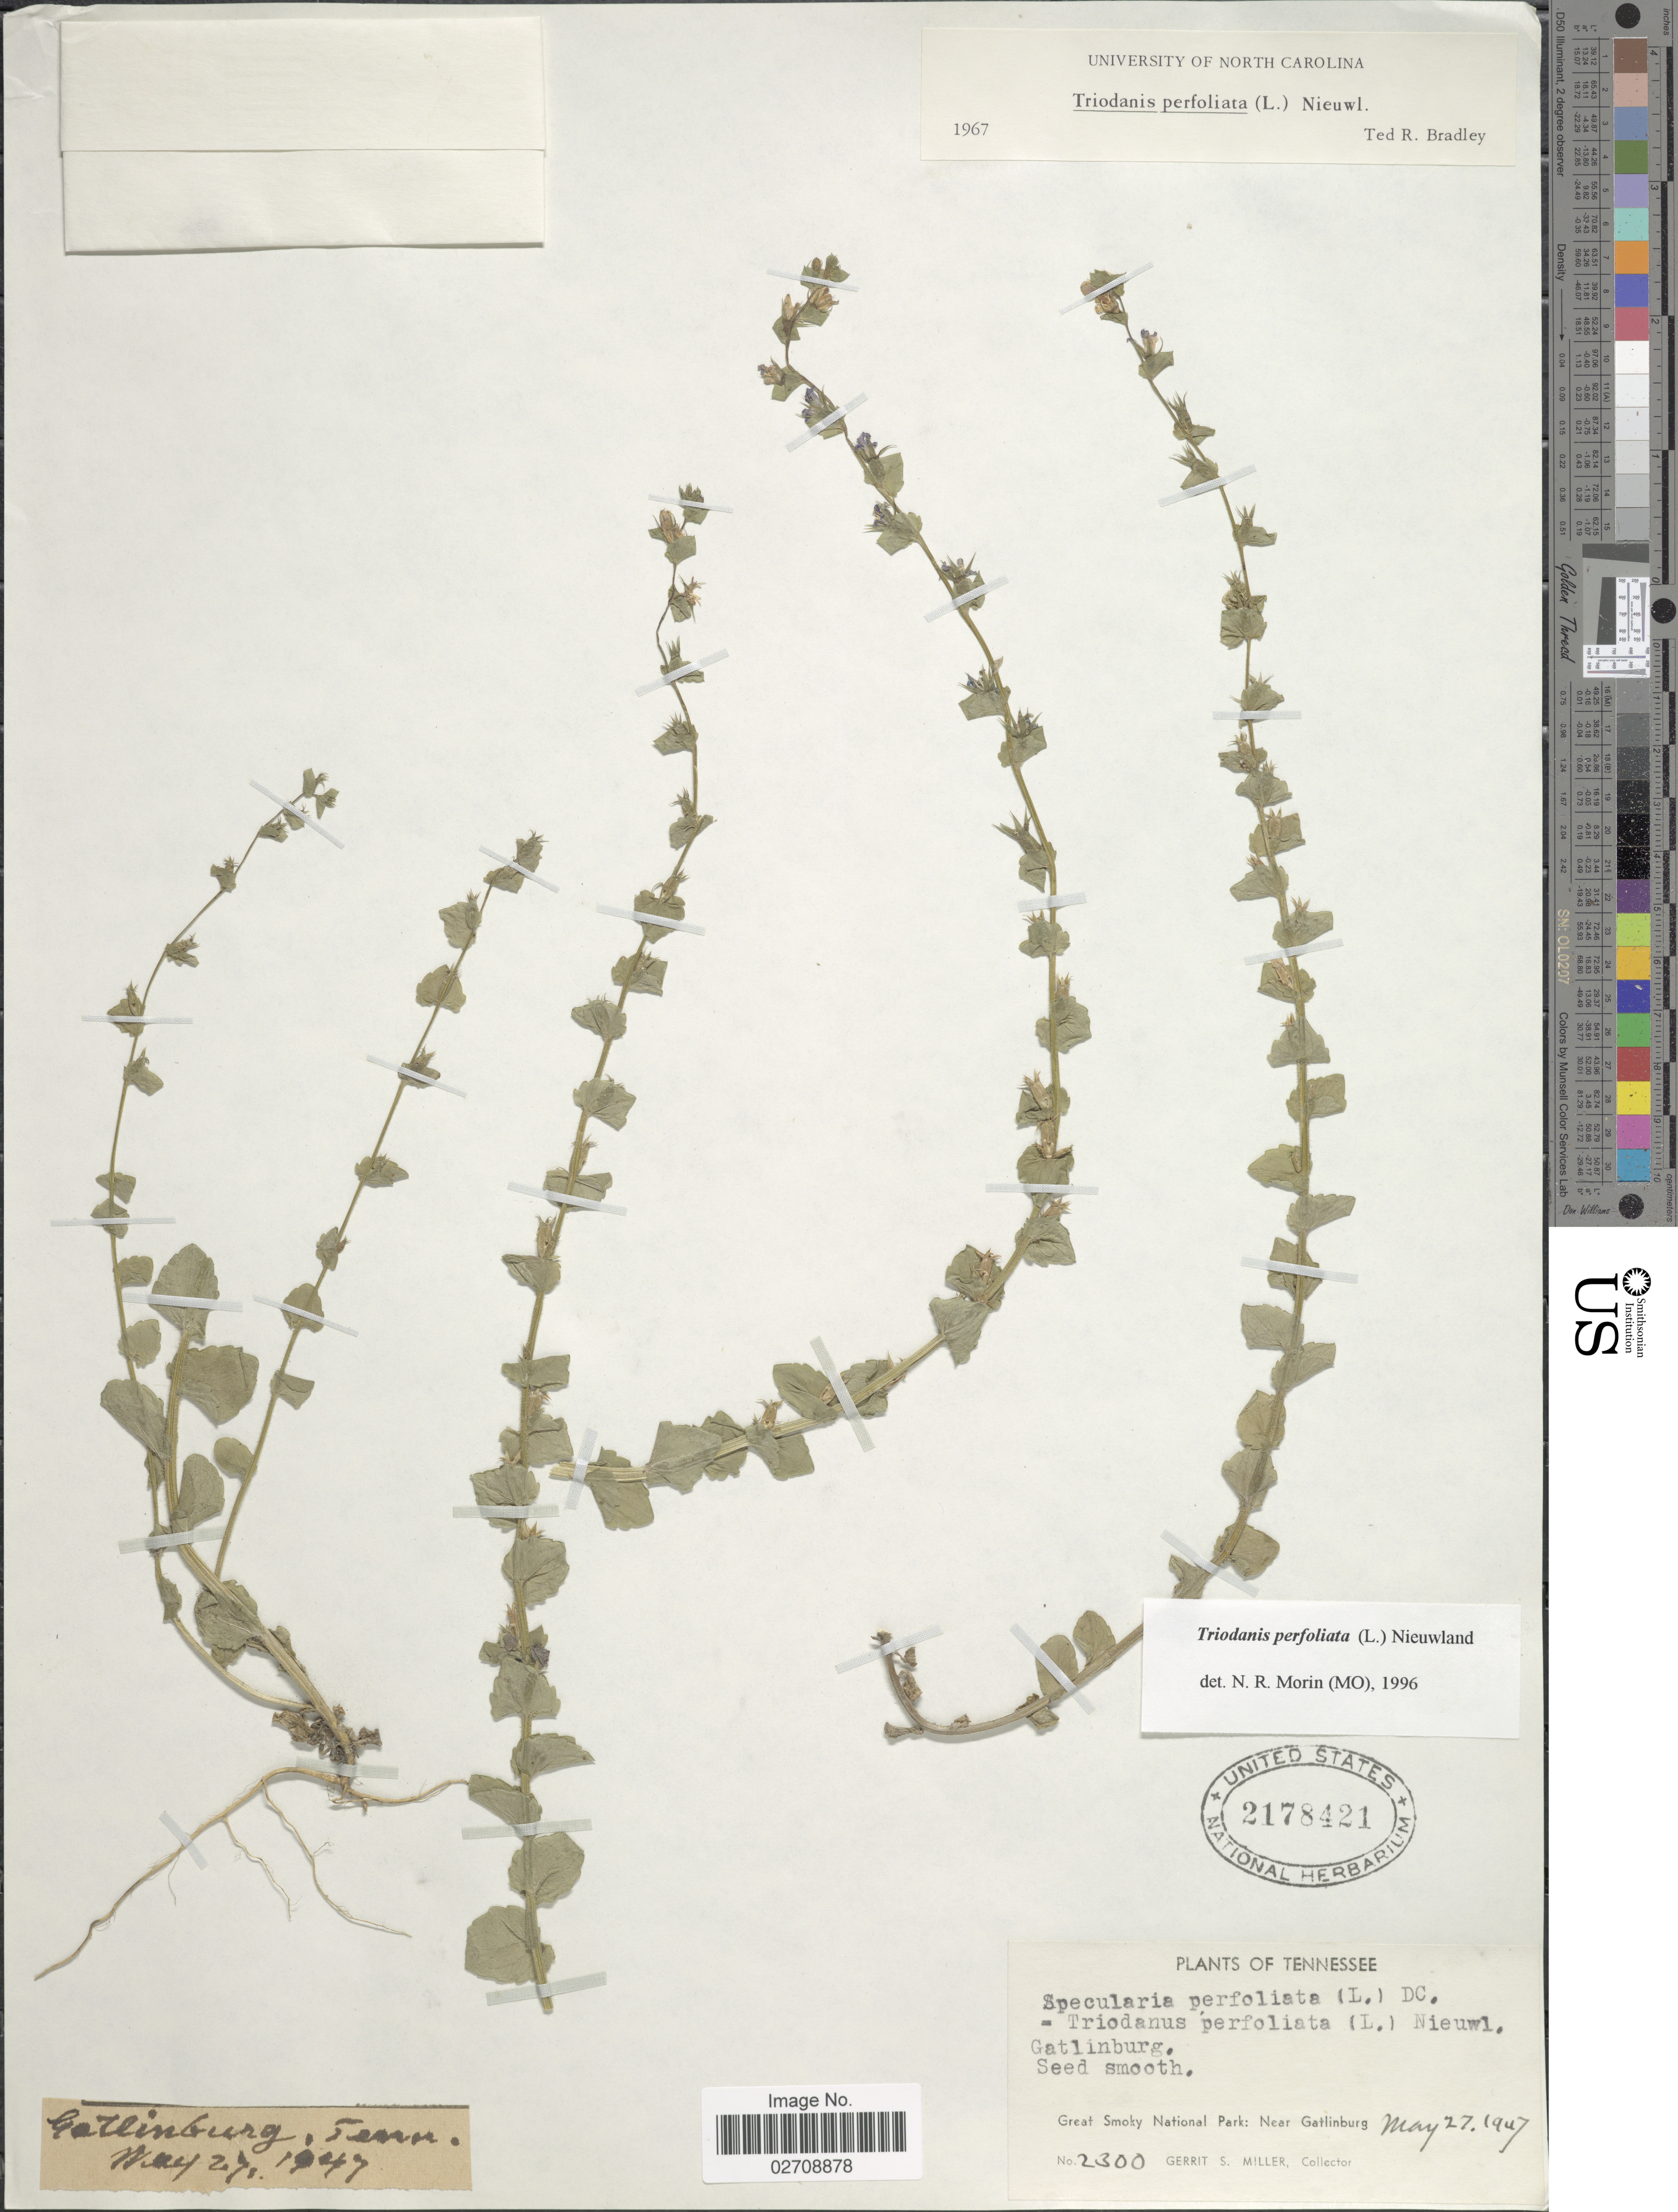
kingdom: Plantae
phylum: Tracheophyta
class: Magnoliopsida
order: Asterales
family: Campanulaceae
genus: Triodanis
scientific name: Triodanis perfoliata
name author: (L.) Nieuwl.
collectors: G. S. Miller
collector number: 2300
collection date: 1947-05-27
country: United States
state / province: Tennessee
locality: Gatlinburg, Great Smoky National Park: Near Gatlinburg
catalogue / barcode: US 2178421